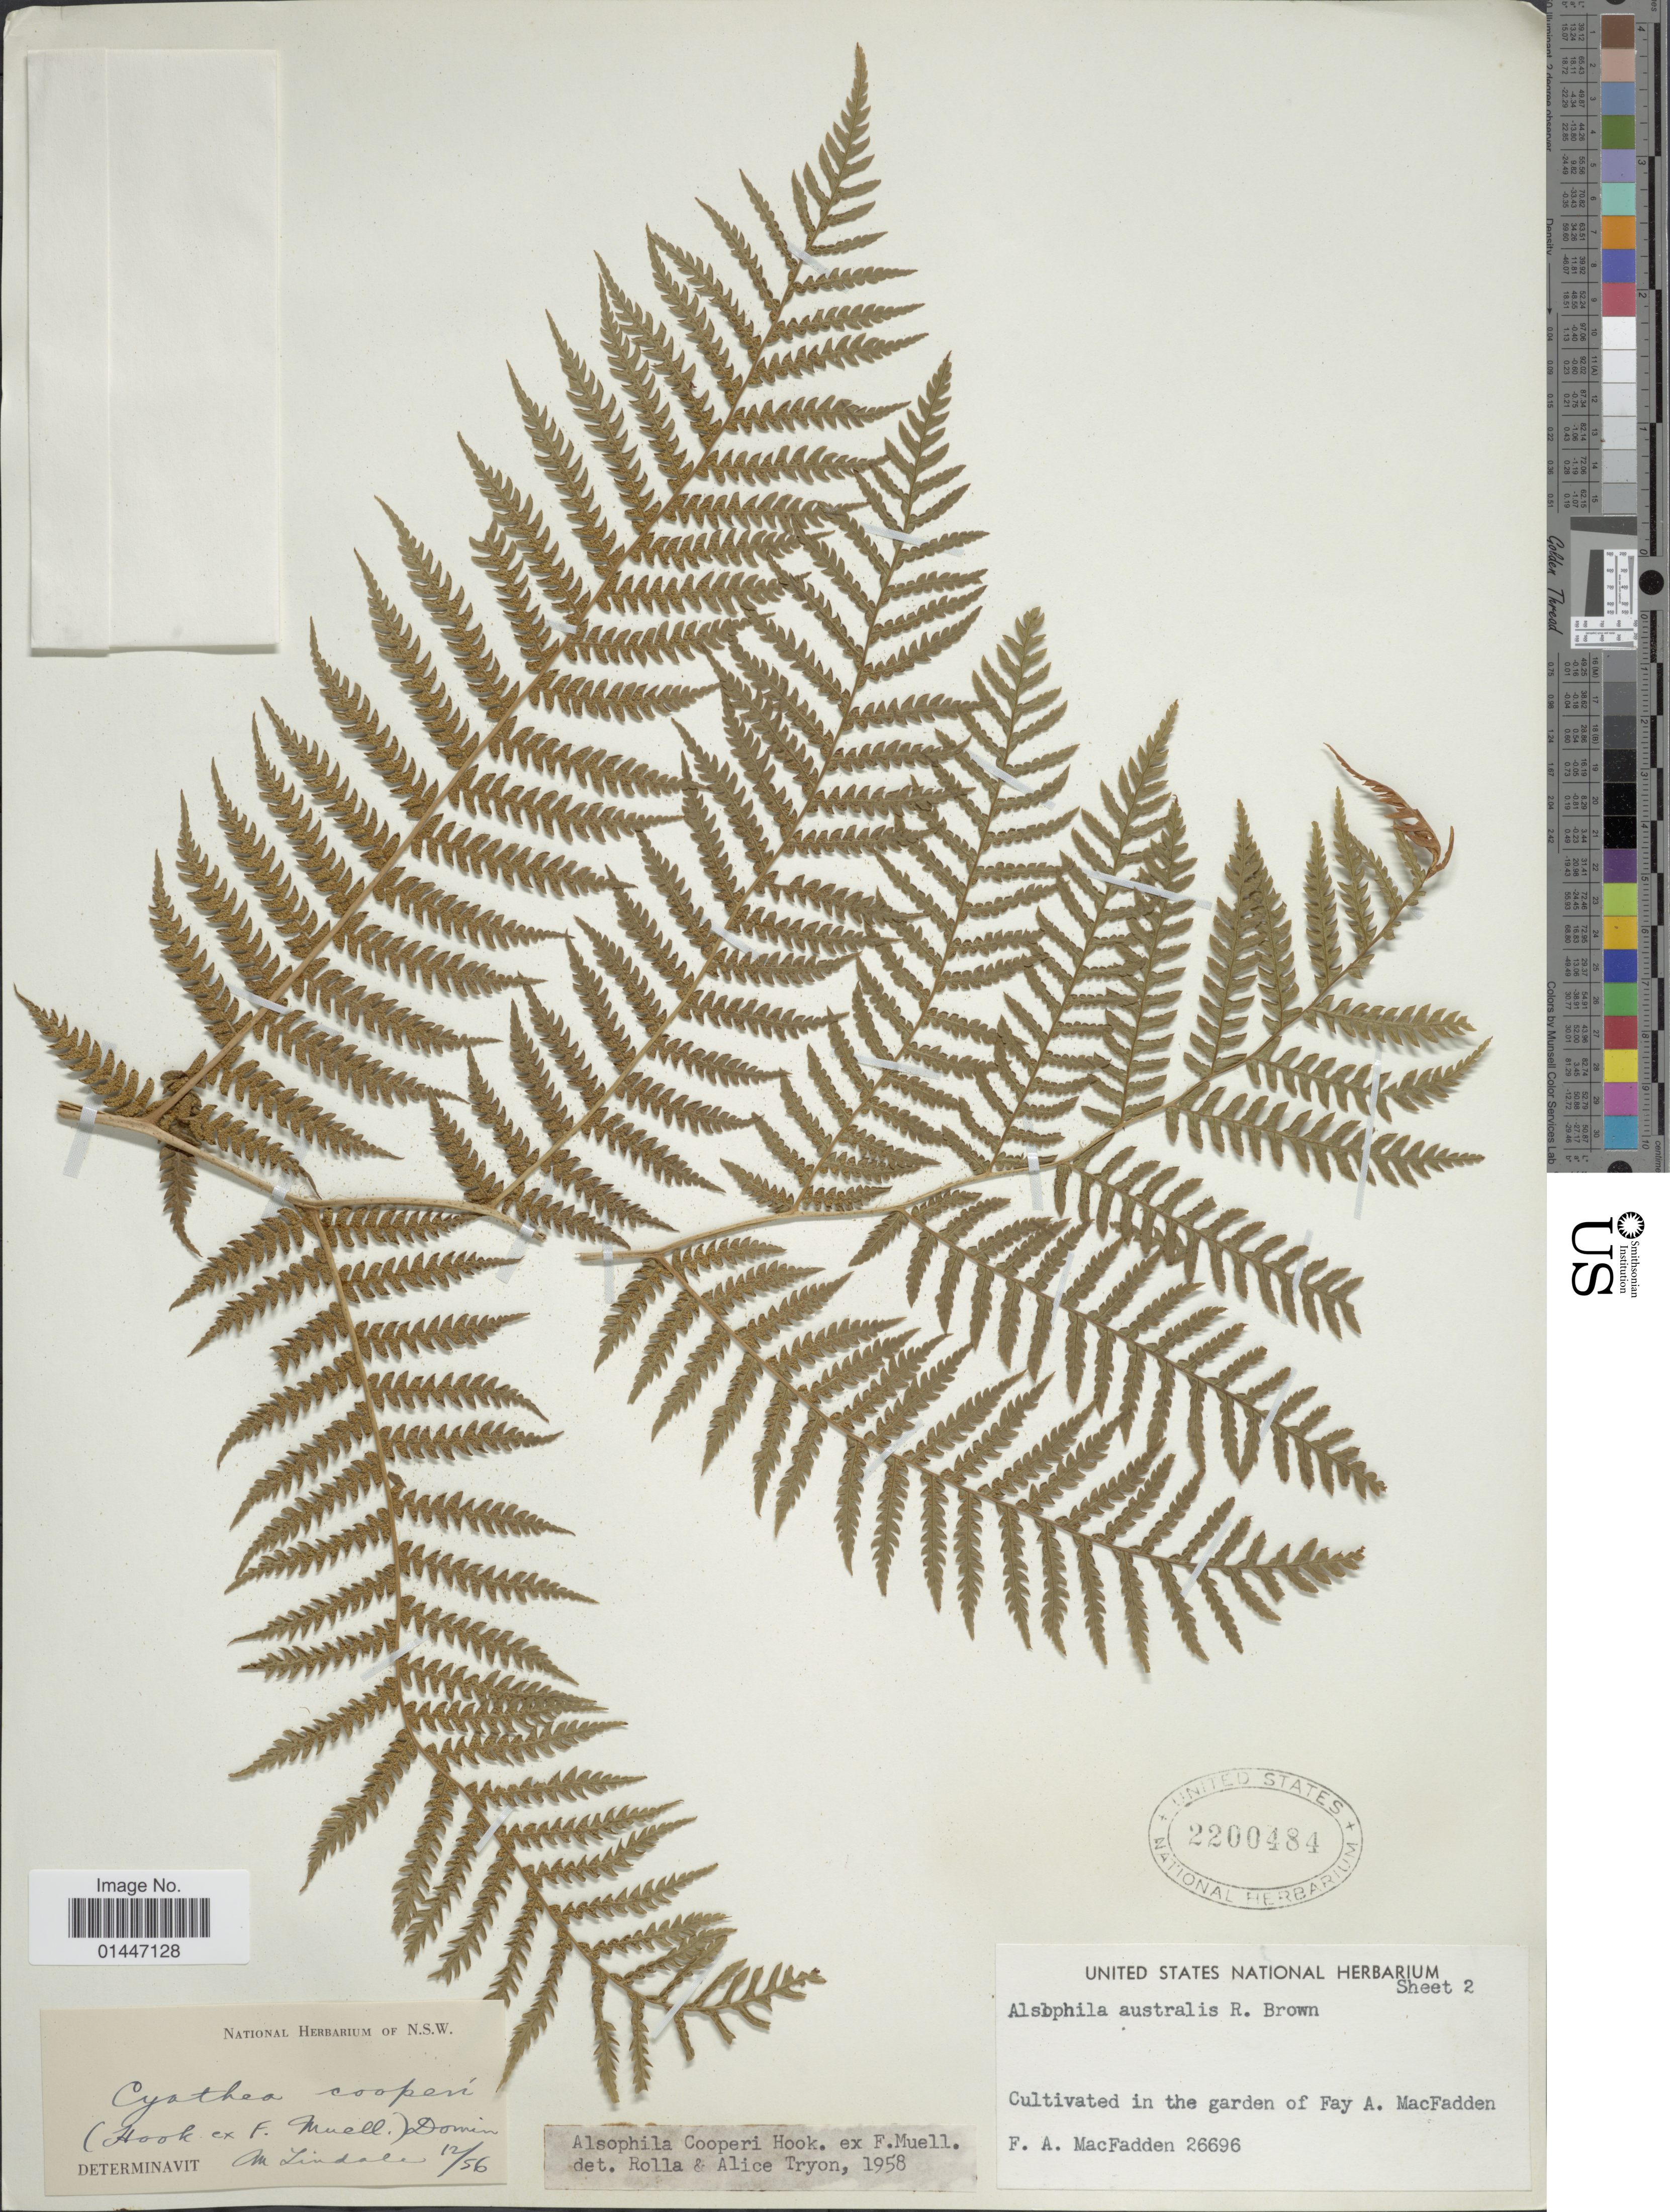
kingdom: Plantae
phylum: Tracheophyta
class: Polypodiopsida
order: Cyatheales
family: Cyatheaceae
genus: Sphaeropteris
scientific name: Sphaeropteris cooperi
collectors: F. MacFadden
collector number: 26696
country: United States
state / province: California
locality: In the garden of Fay A. MacFadden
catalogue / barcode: US 2200484